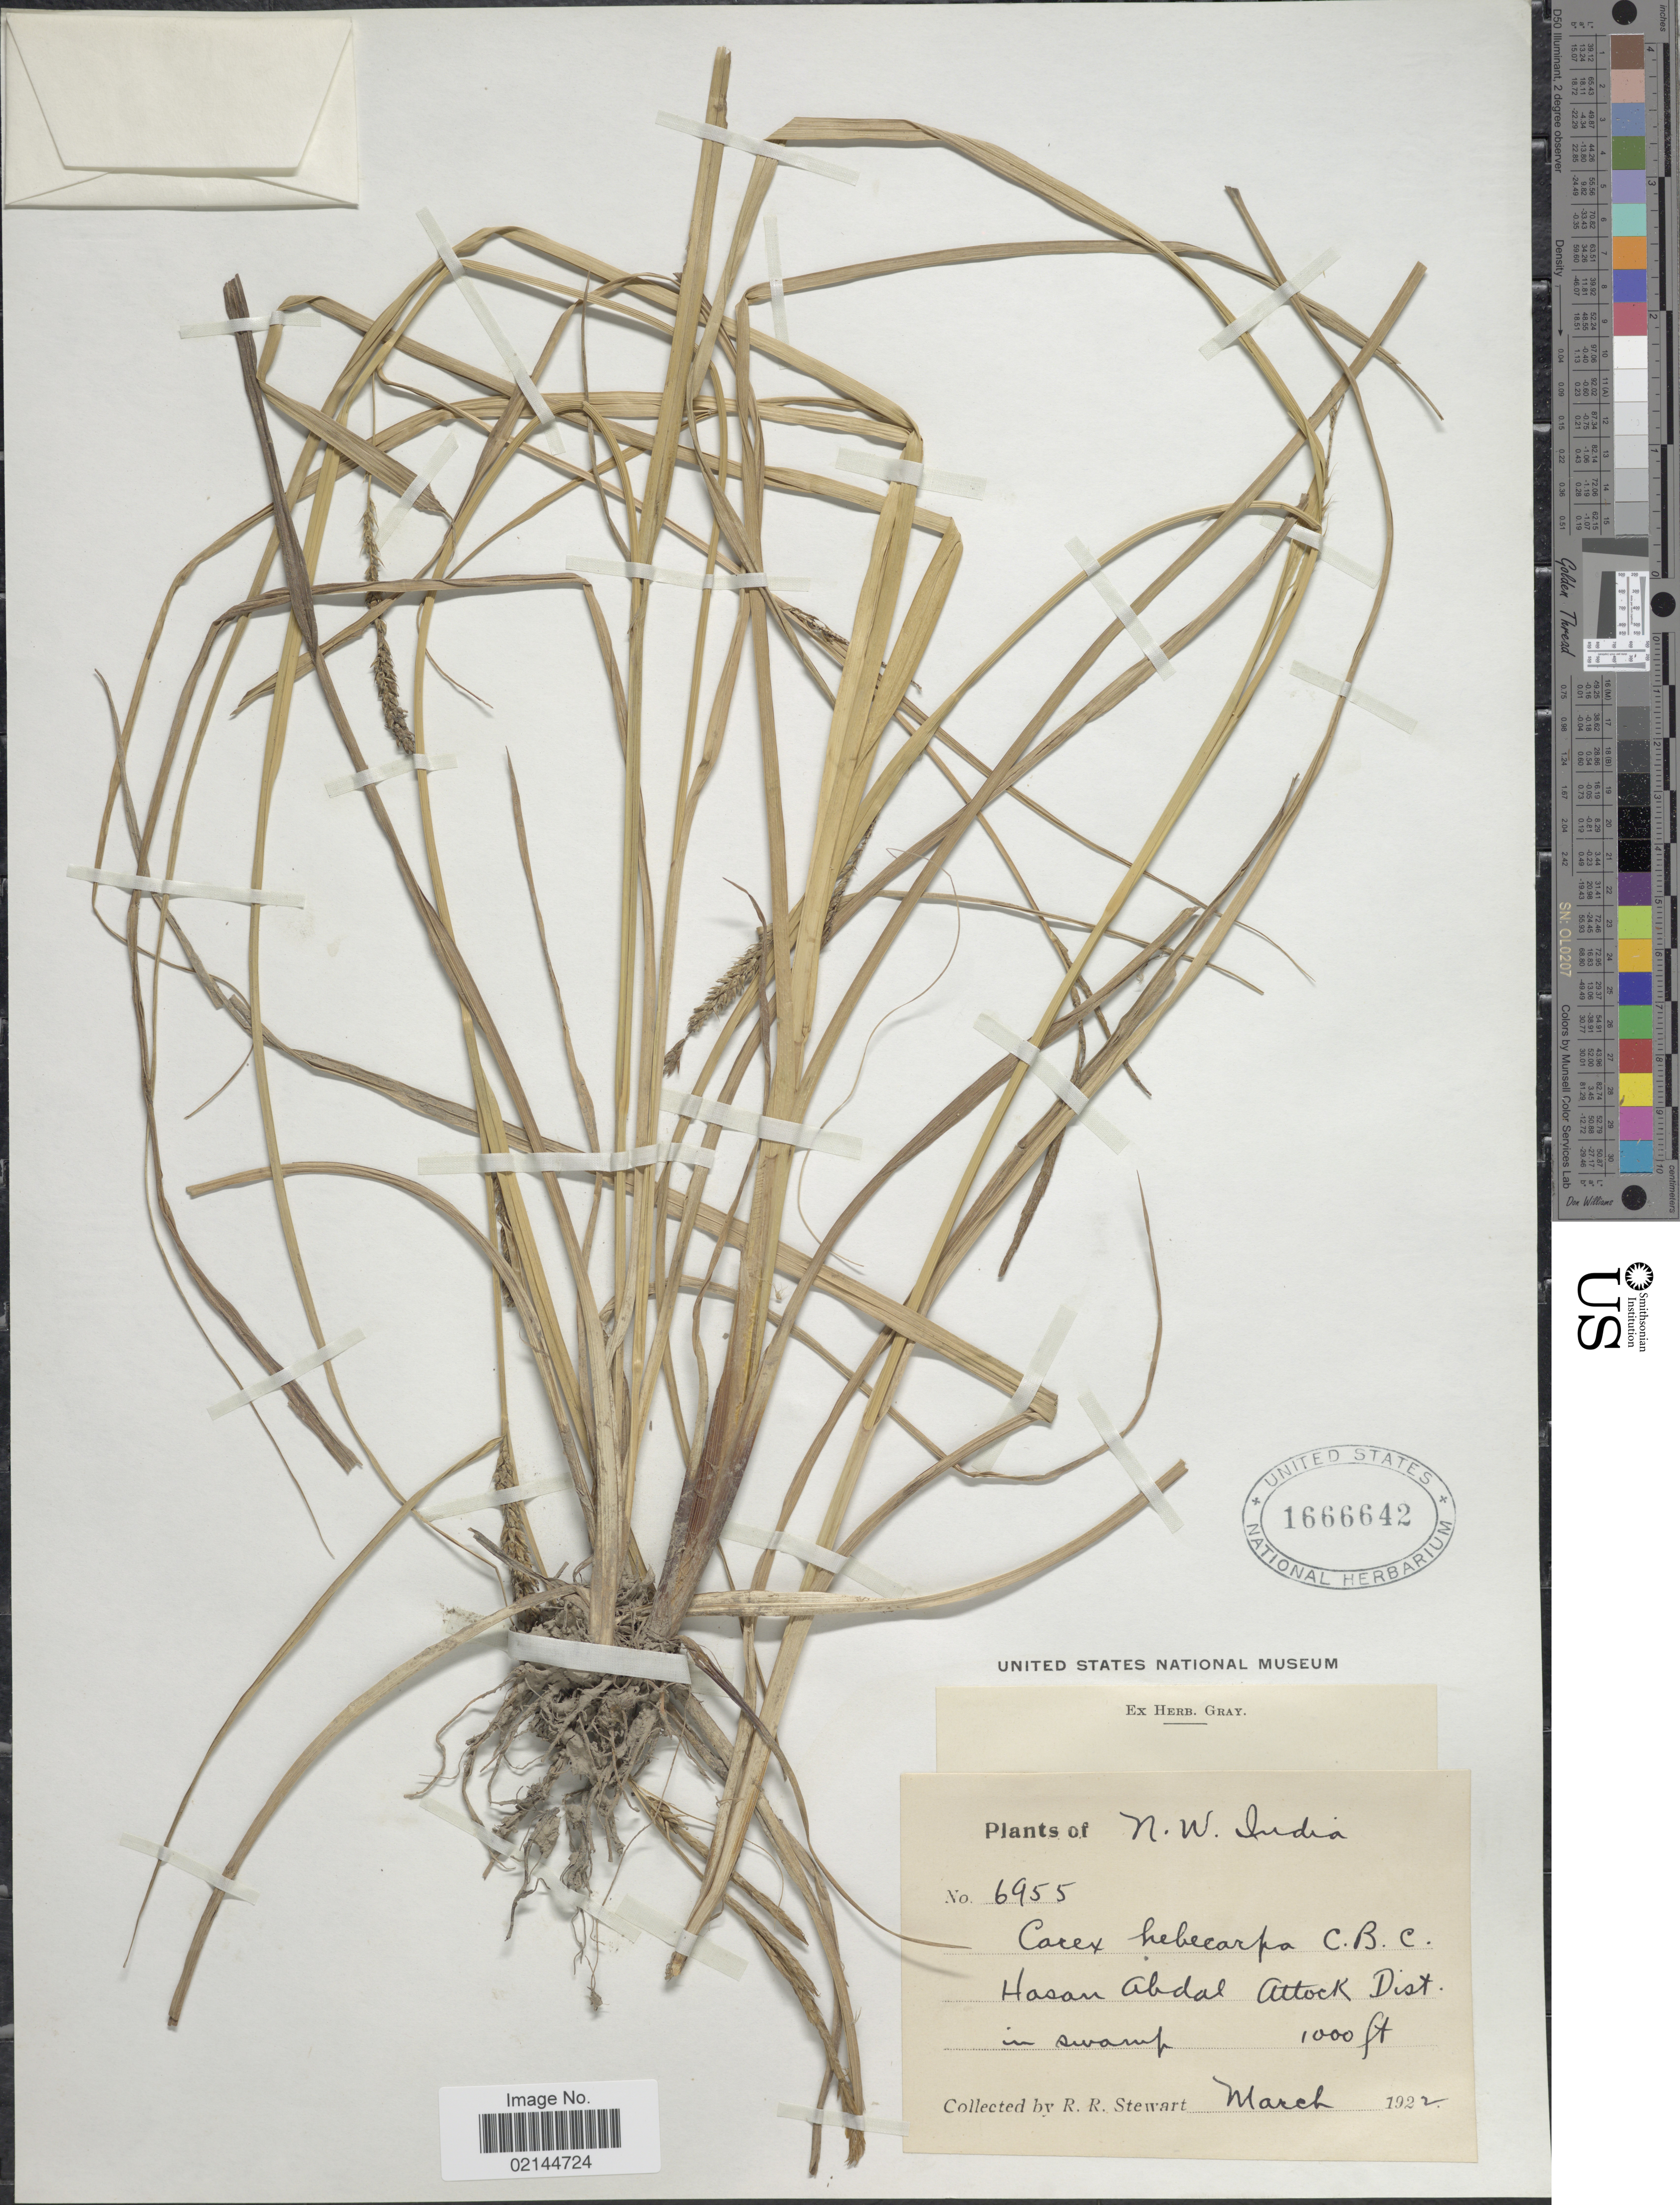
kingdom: Plantae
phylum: Tracheophyta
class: Liliopsida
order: Poales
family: Cyperaceae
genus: Carex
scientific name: Carex hebecarpa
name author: C.A. Mey.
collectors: R. R. Stewart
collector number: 6955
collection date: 1922-03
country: India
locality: N. W. India. Hasan Abdal Attock Dist.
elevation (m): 305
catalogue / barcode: US 1666642